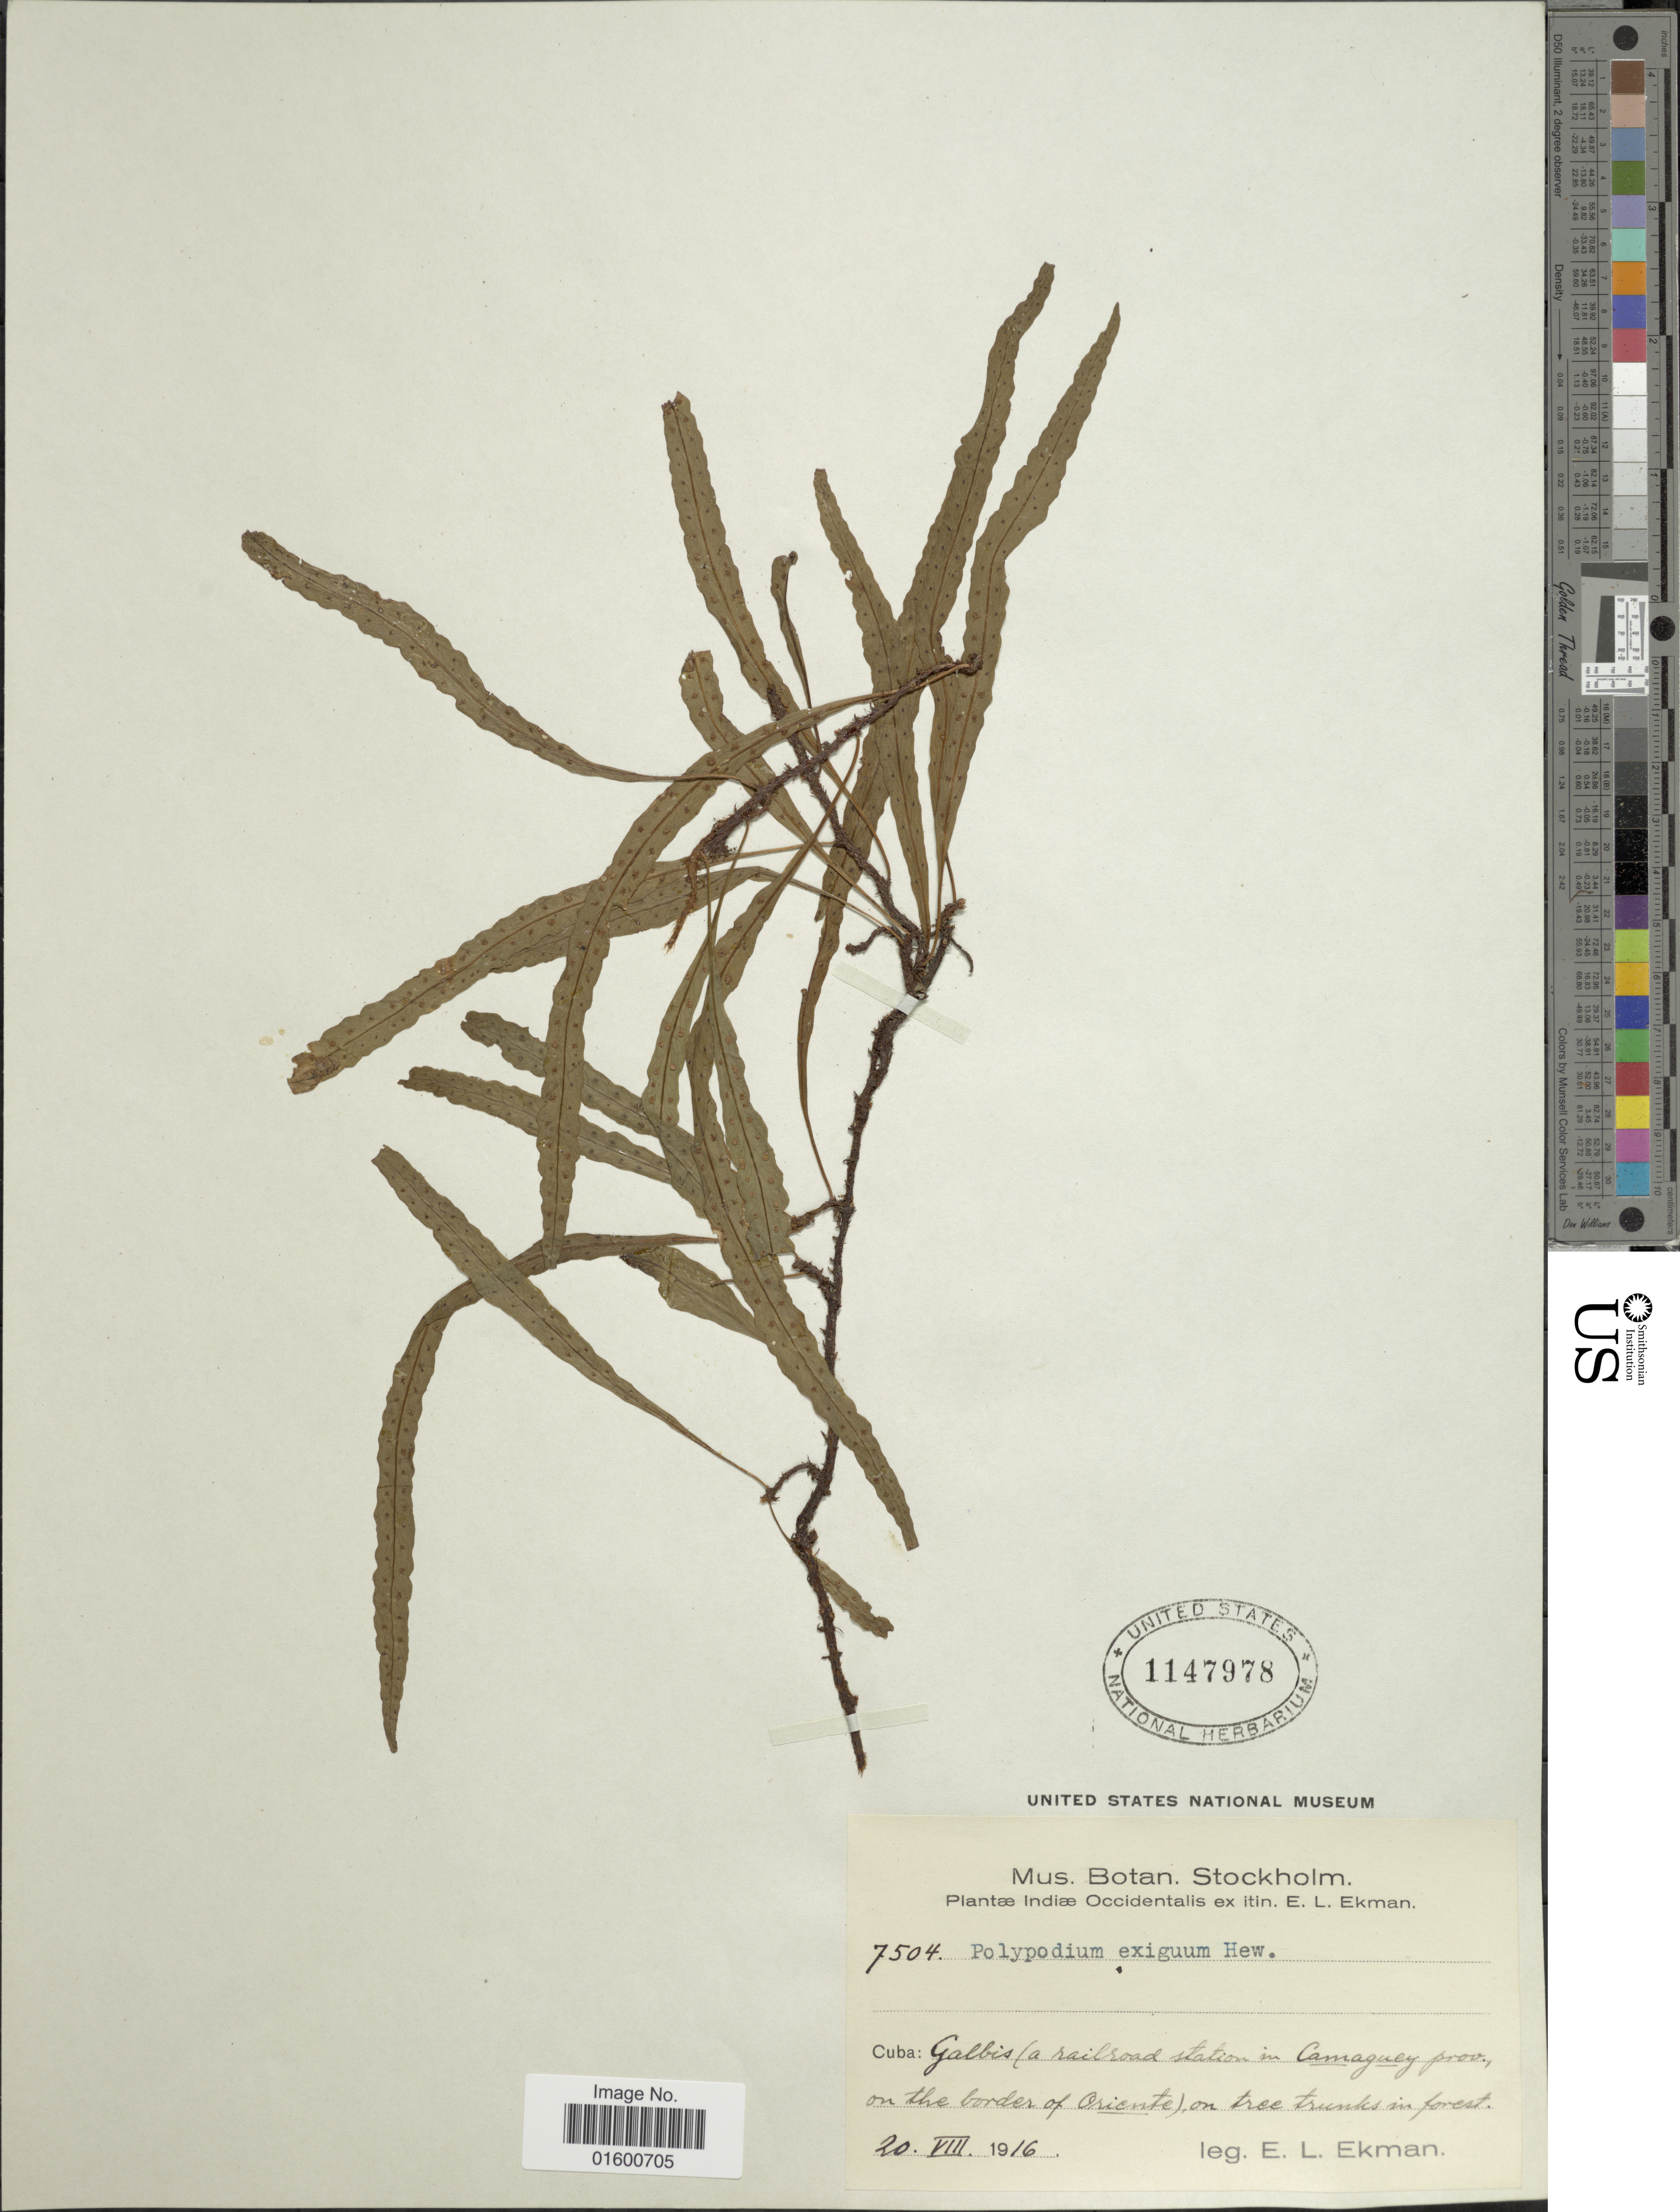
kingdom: Plantae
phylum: Tracheophyta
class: Polypodiopsida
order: Polypodiales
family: Polypodiaceae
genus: Microgramma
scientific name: Microgramma heterophylla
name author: (L.) Wherry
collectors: E. L. Ekman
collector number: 7504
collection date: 1916-08-20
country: Cuba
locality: Cuba: Galbis (a railroad station in Camaguey Prov., on the border of Oriente)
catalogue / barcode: US 1147978